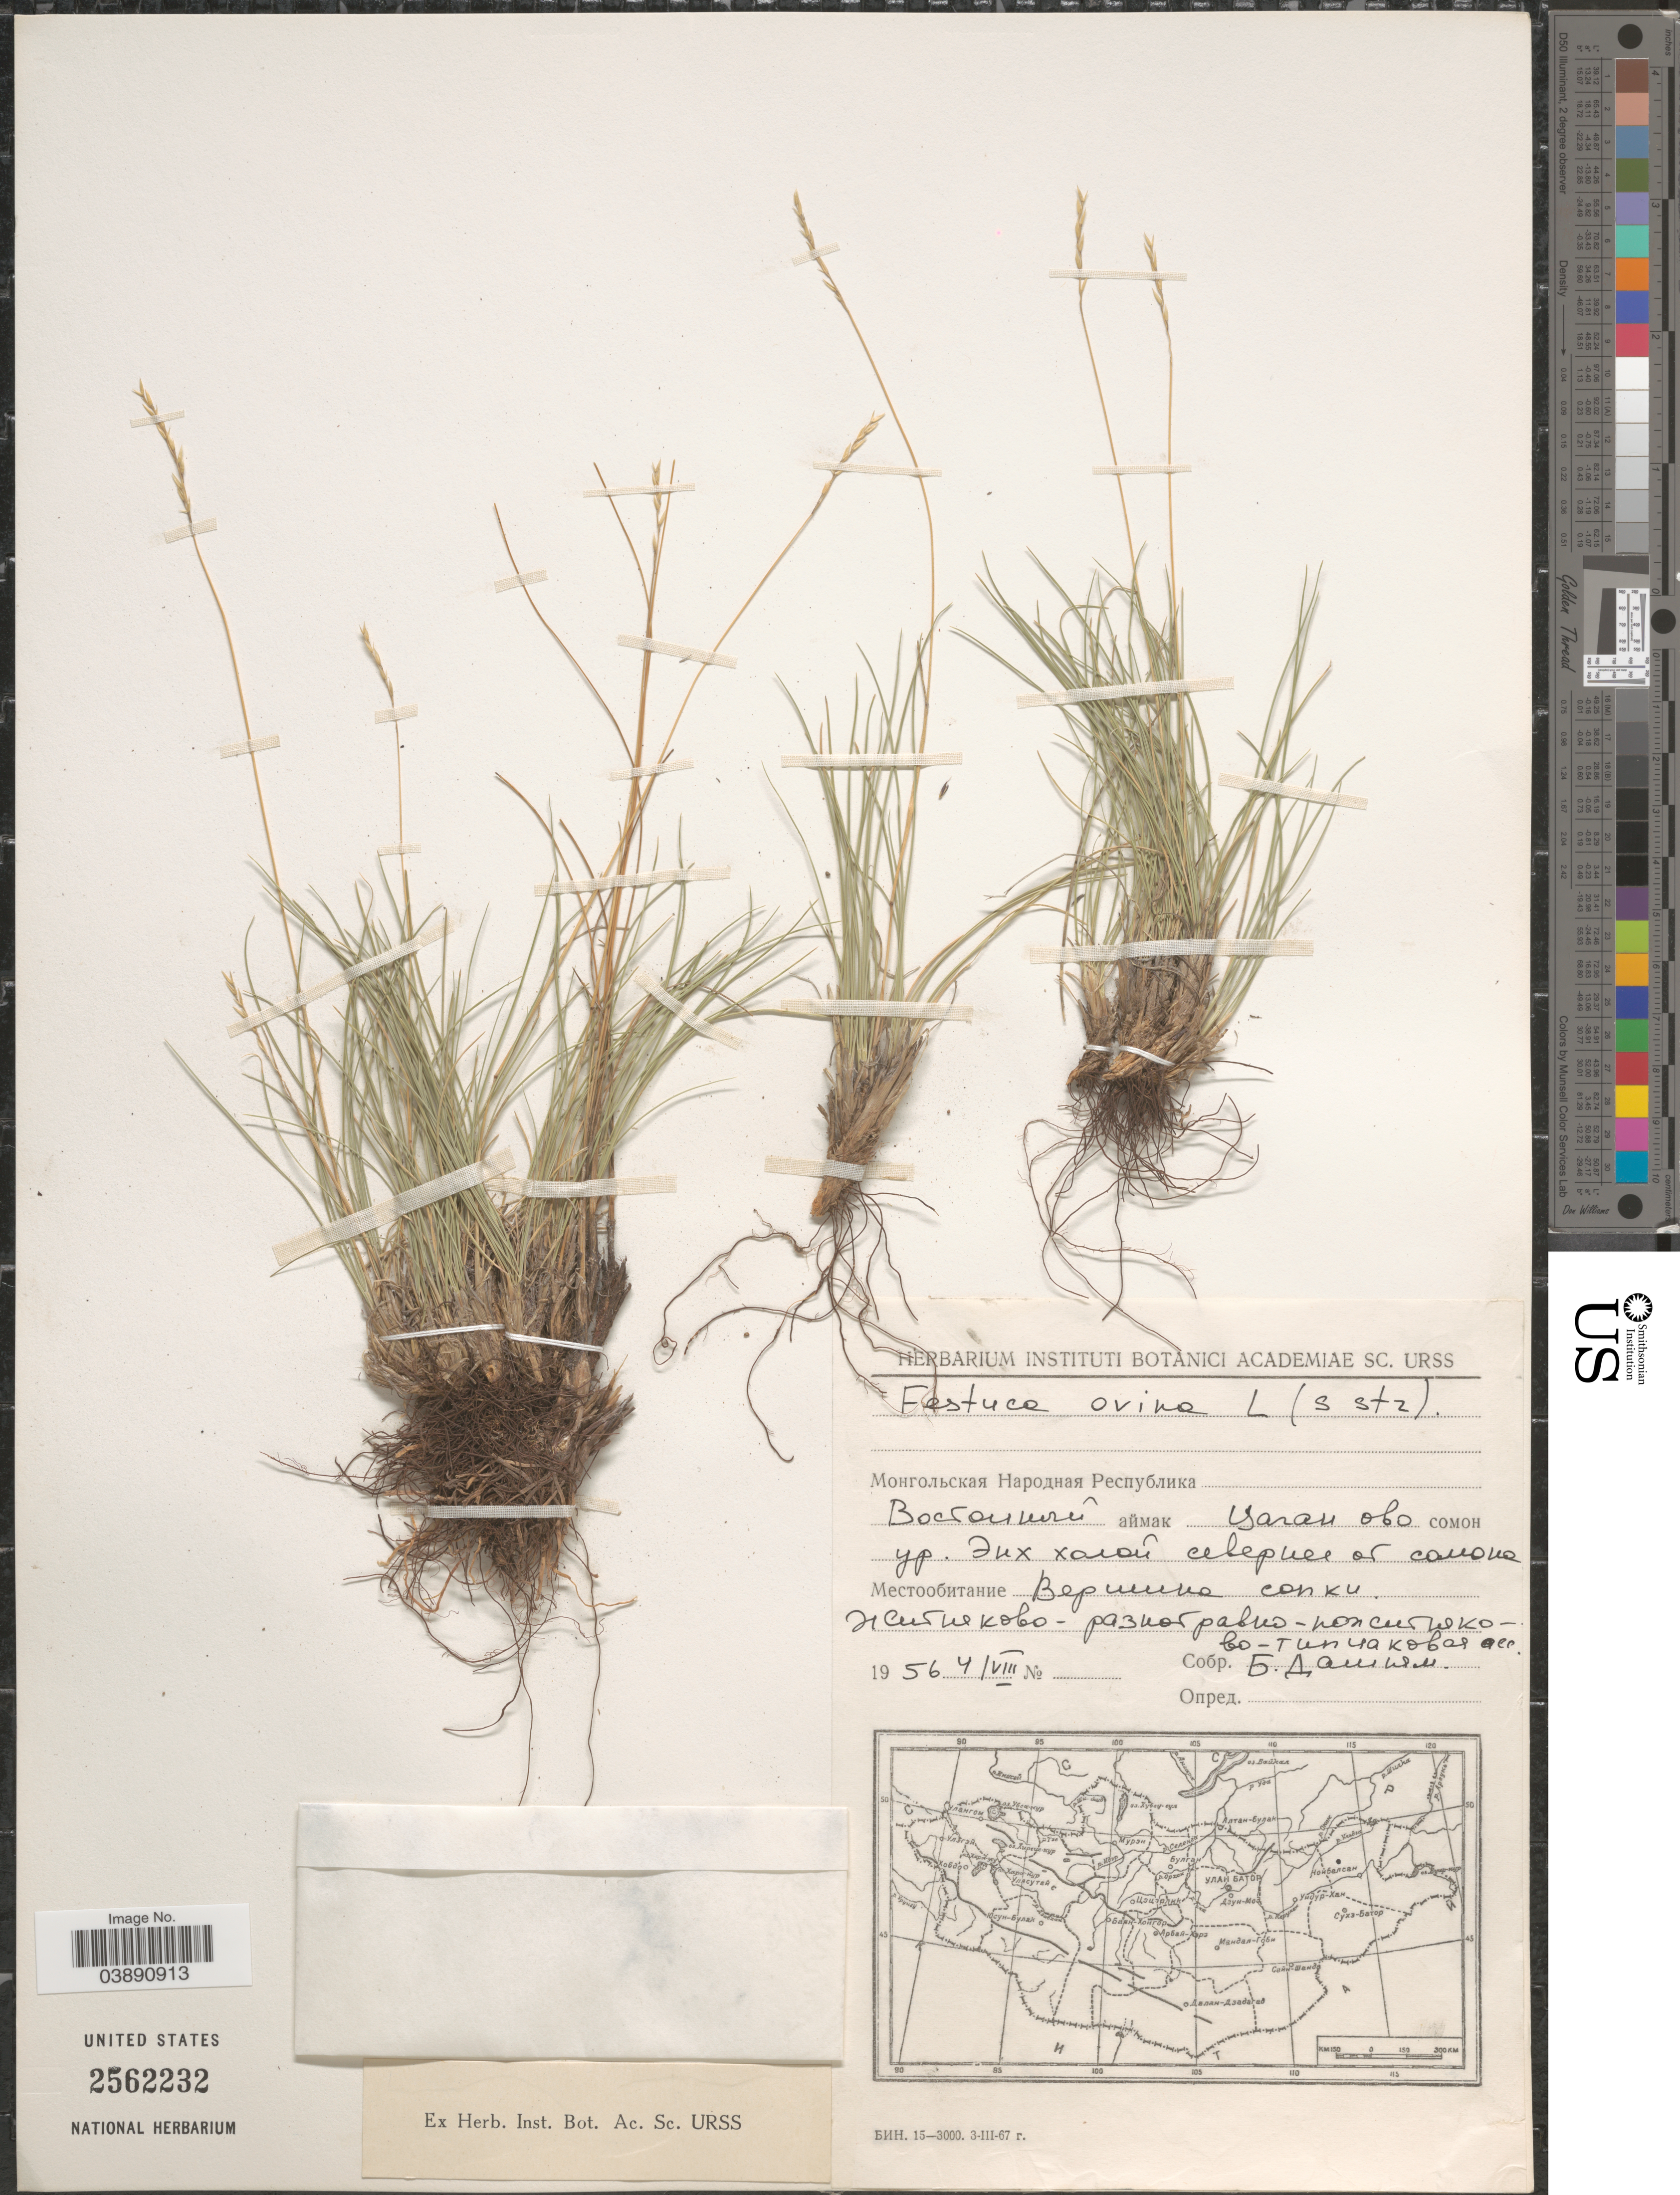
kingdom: Plantae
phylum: Tracheophyta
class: Liliopsida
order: Poales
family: Poaceae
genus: Festuca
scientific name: Festuca ovina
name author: L.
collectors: B. Dashnyam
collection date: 1956-08-04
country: Mongolia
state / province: Dornod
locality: Tsagaan-Ovoo District, Kholoy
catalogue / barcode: US 2562232